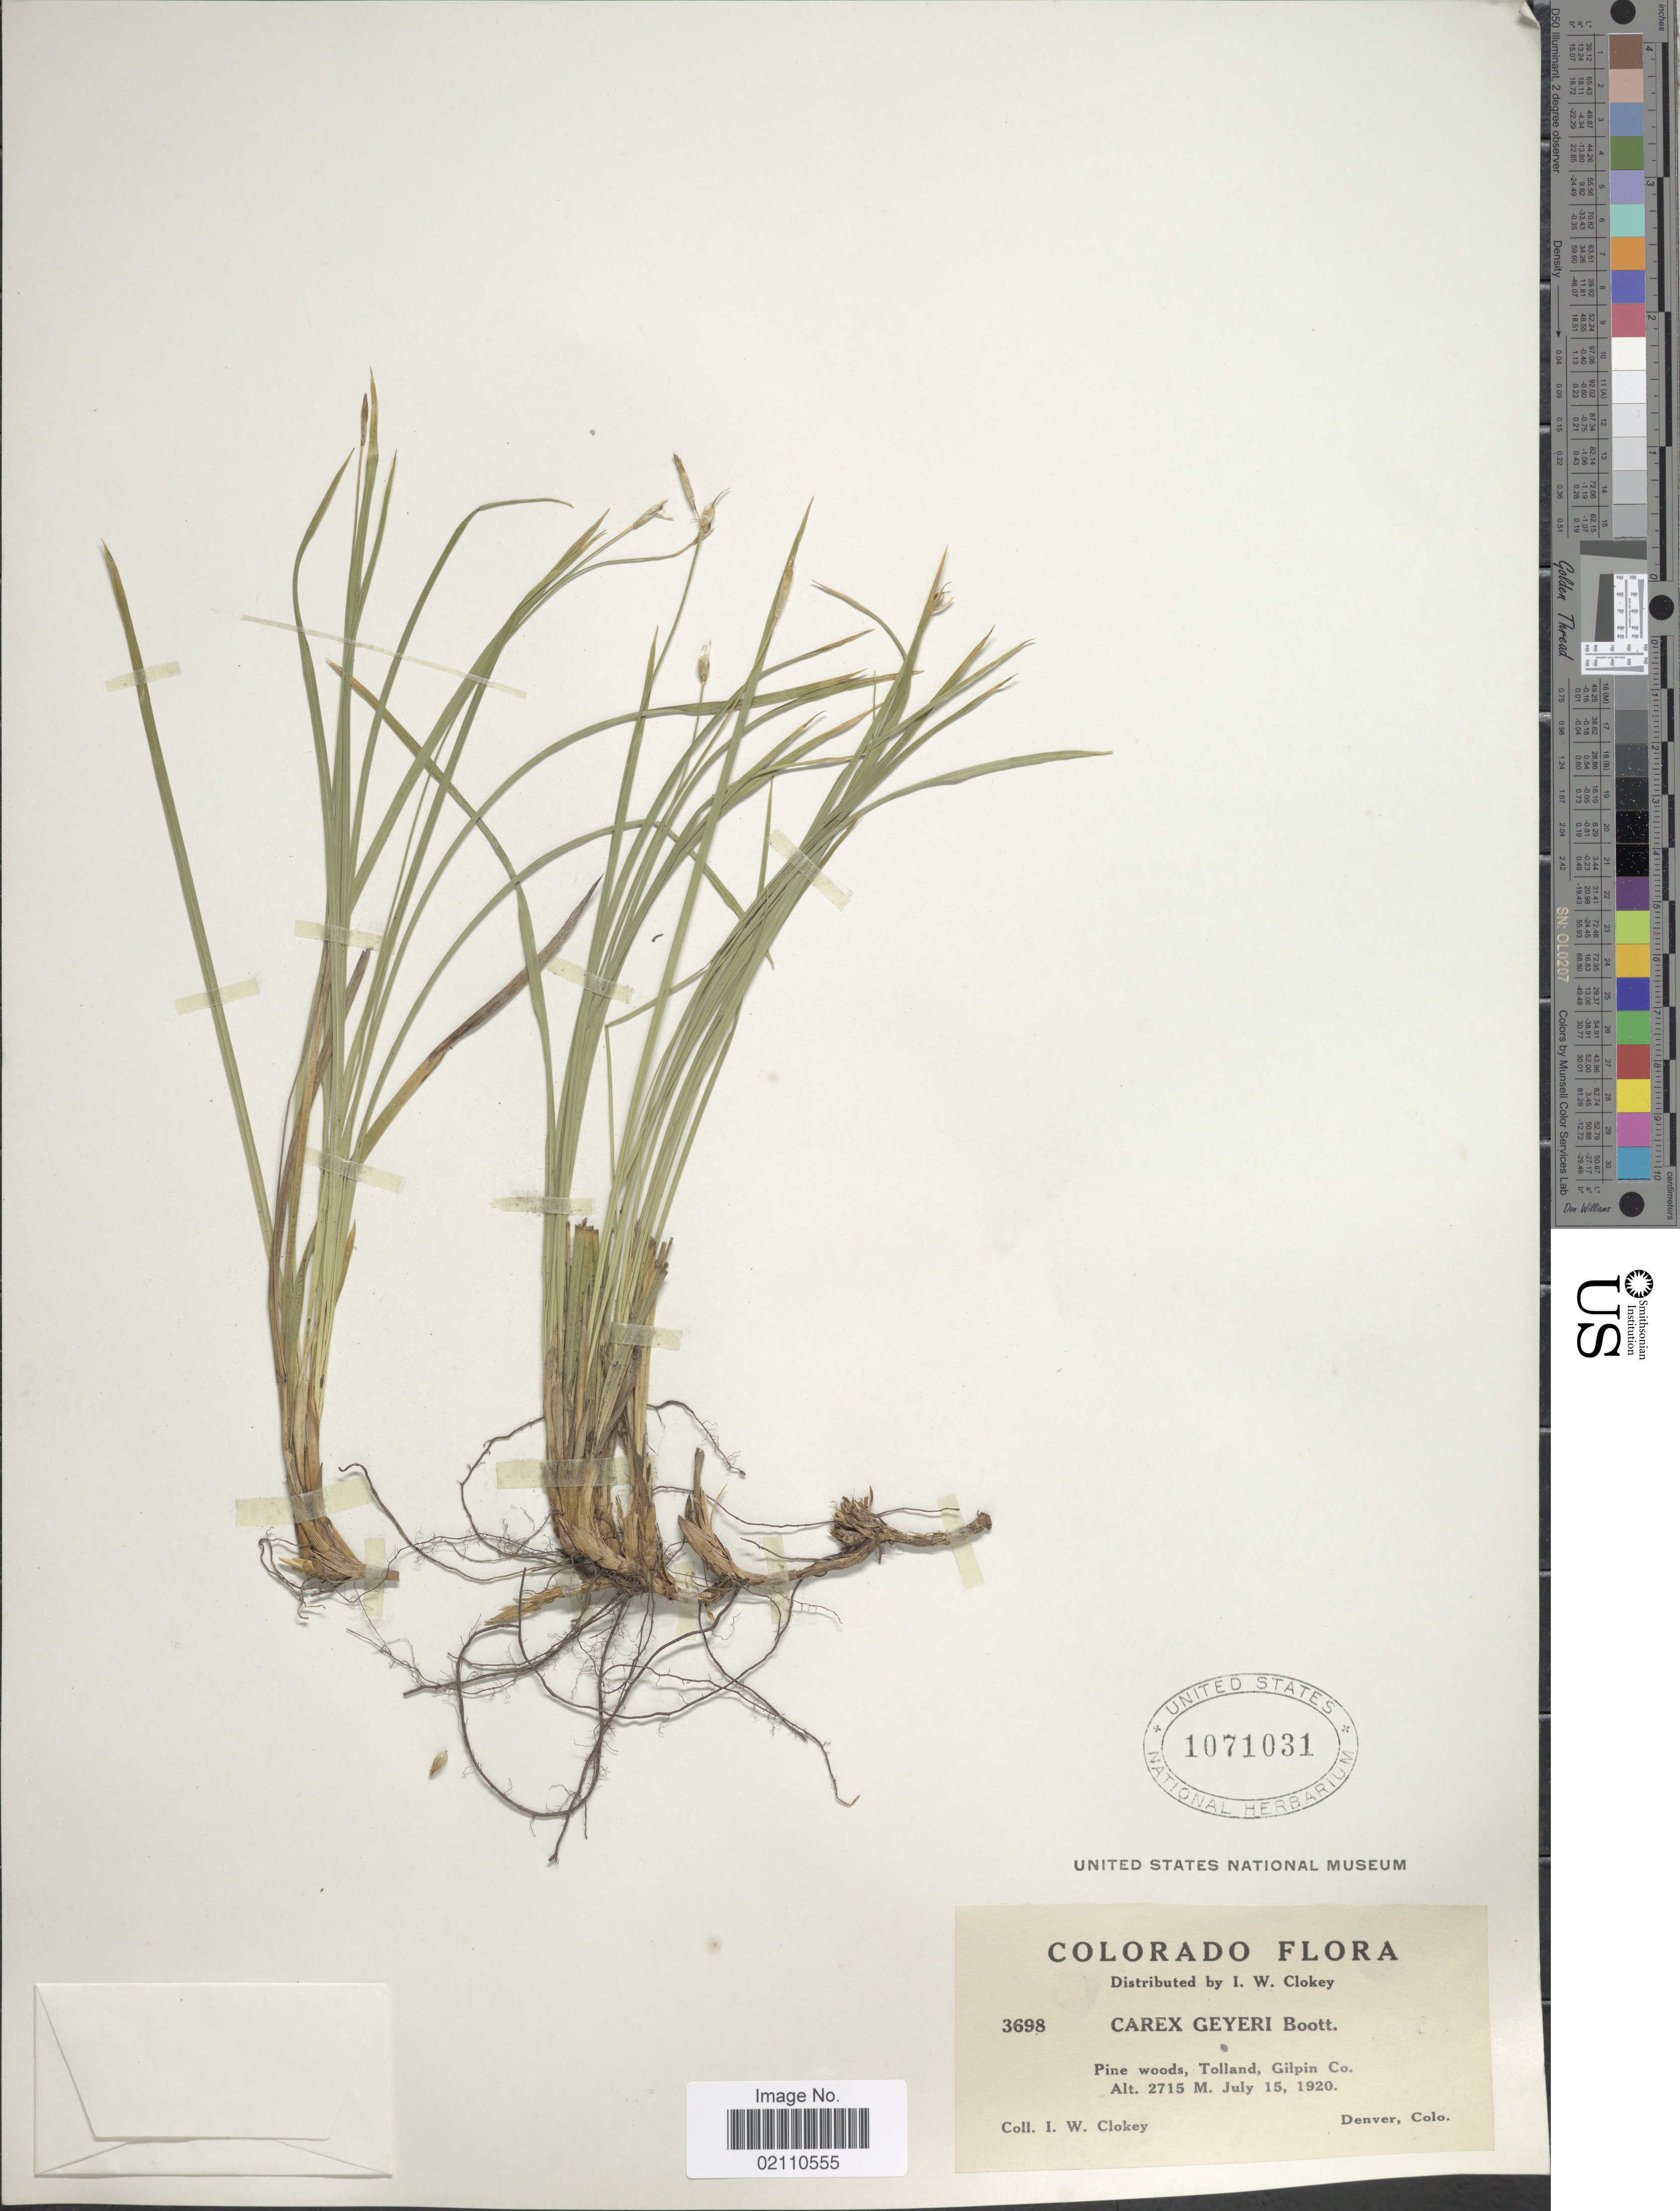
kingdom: Plantae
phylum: Tracheophyta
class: Liliopsida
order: Poales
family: Cyperaceae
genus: Carex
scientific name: Carex geyeri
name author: Boott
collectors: I. W. Clokey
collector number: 3698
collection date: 1920-07-15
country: United States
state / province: Colorado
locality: Tolland, Gilpin Co.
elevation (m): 2715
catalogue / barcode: US 1071031